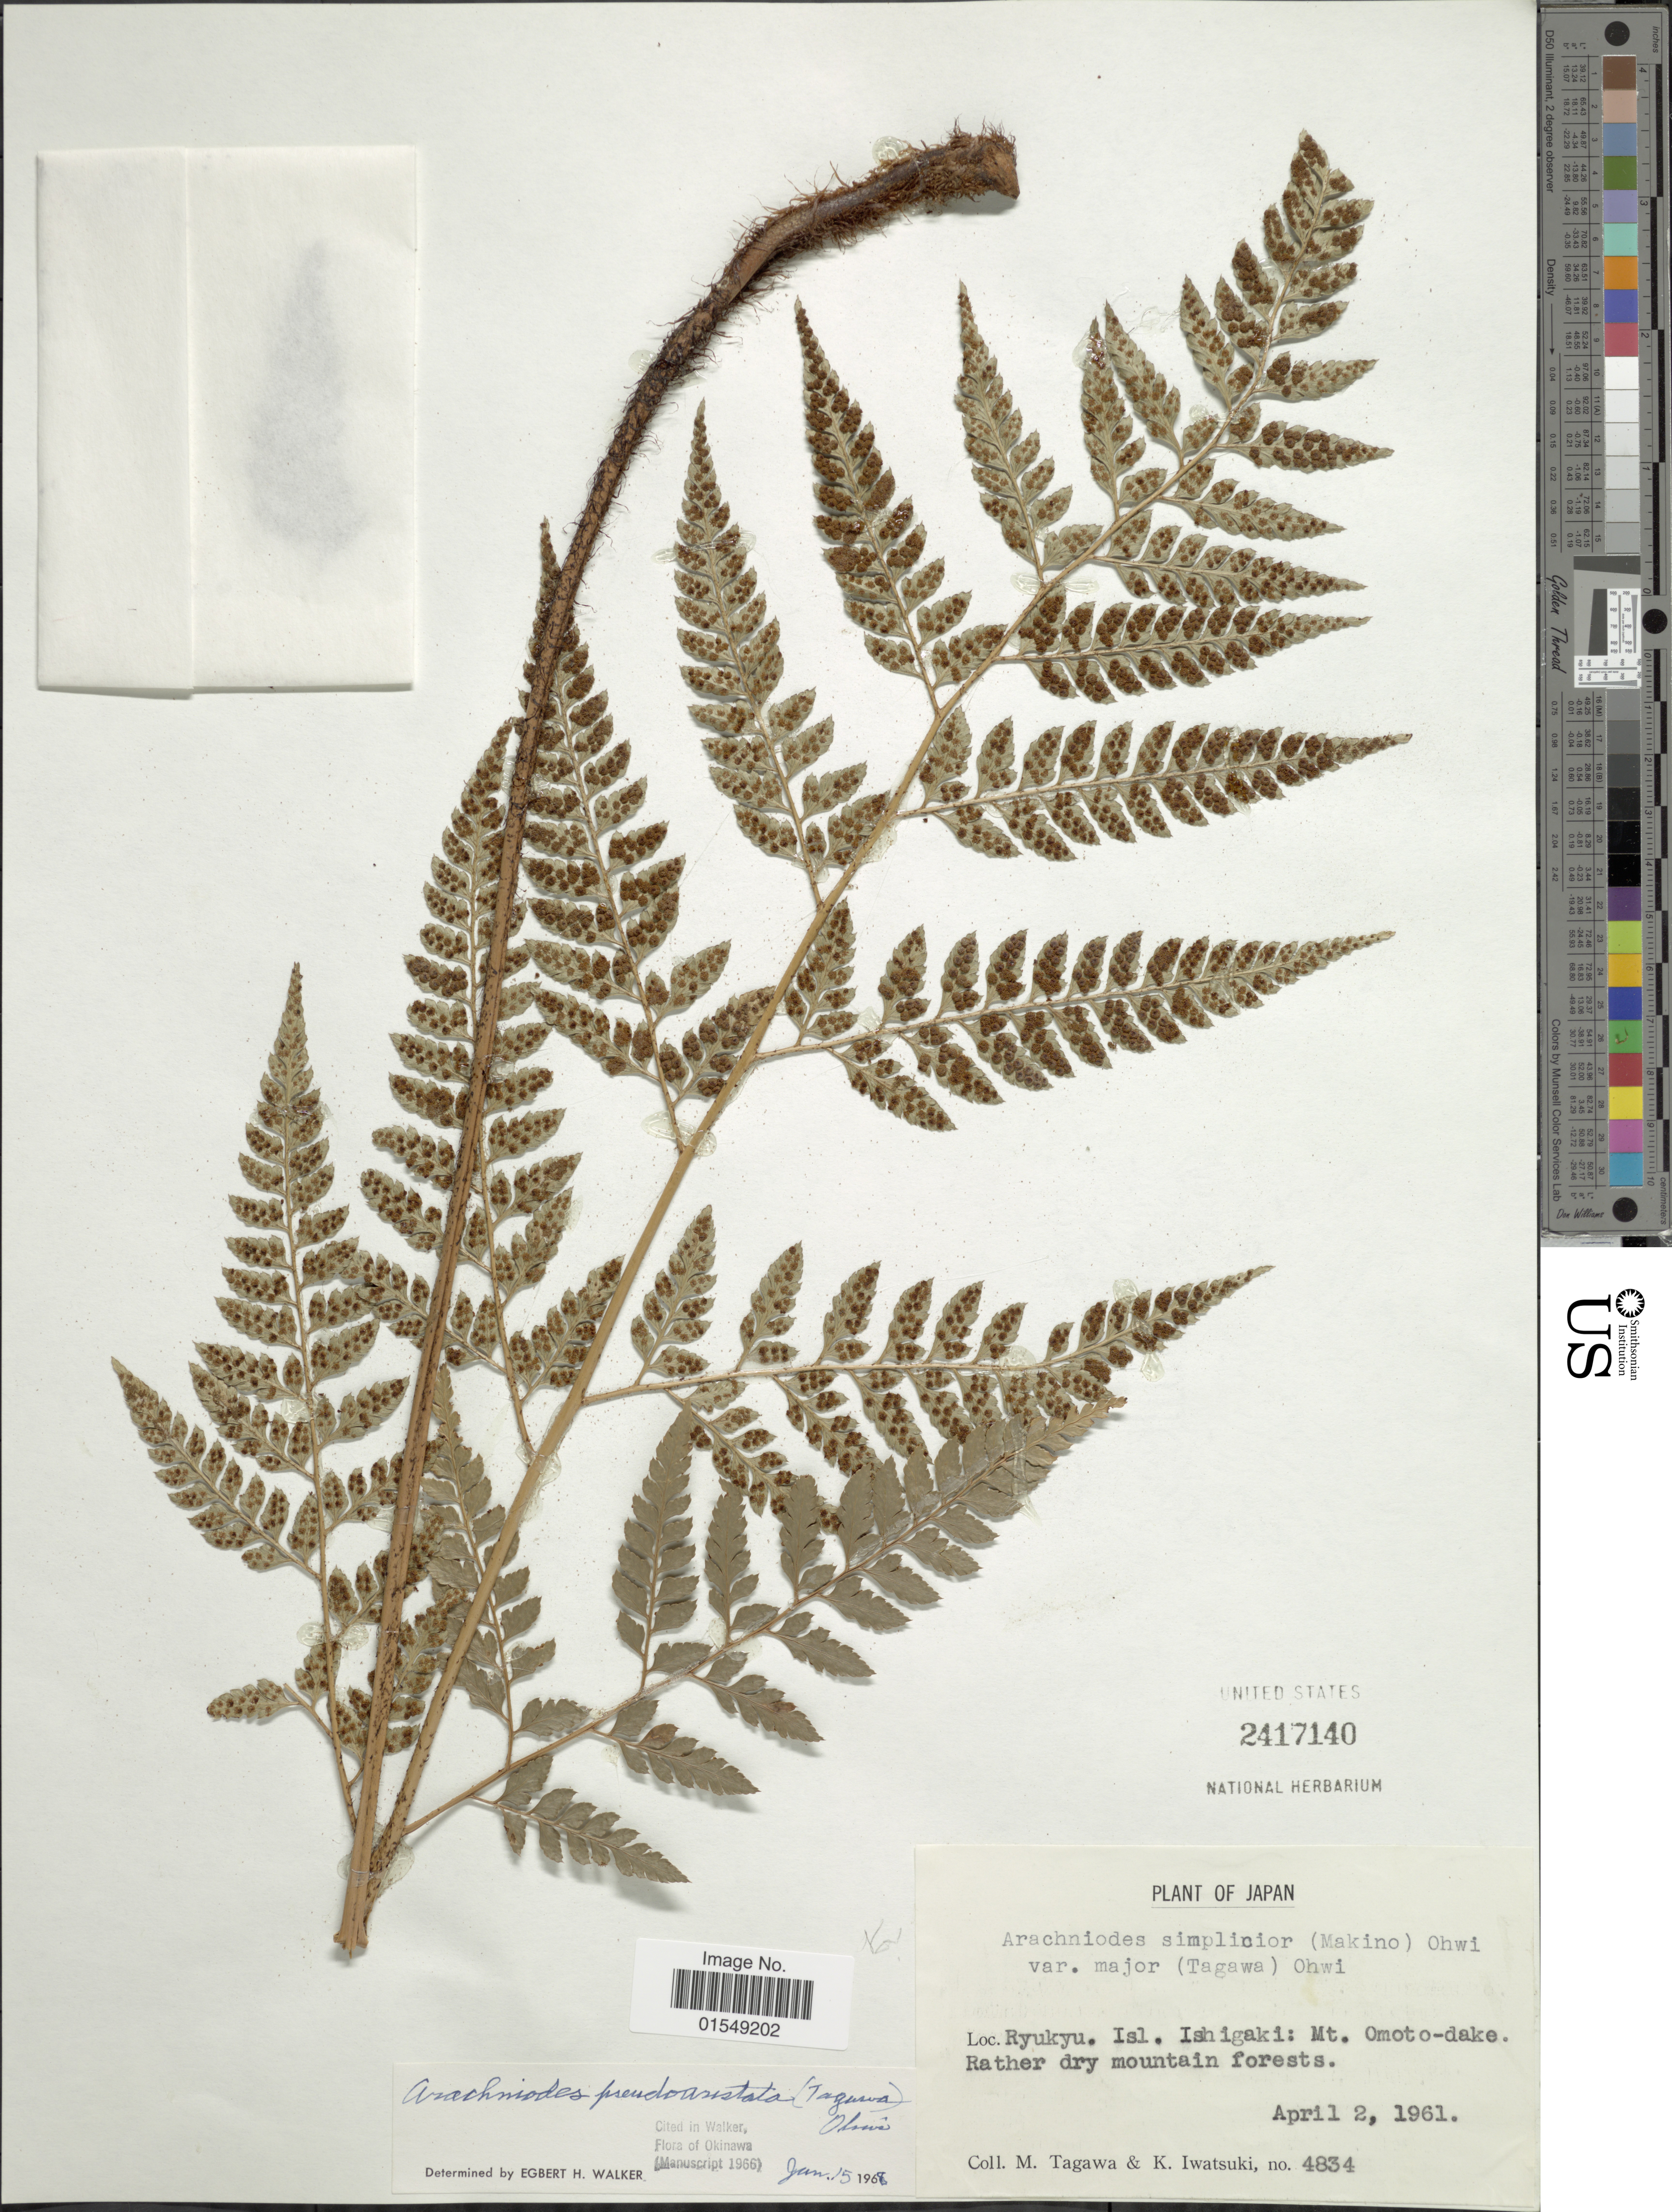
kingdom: Plantae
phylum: Tracheophyta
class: Polypodiopsida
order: Polypodiales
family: Dryopteridaceae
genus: Arachniodes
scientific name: Arachniodes pseudoaristata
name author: (Tagawa) Ohwi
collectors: M. Tagawa & K. Iwatsuki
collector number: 4834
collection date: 1961-04-02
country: Japan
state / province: Okinawa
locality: Ryukyu. Isl. Ishigaki: Mt. Omoto-dake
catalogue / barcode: US 2417140